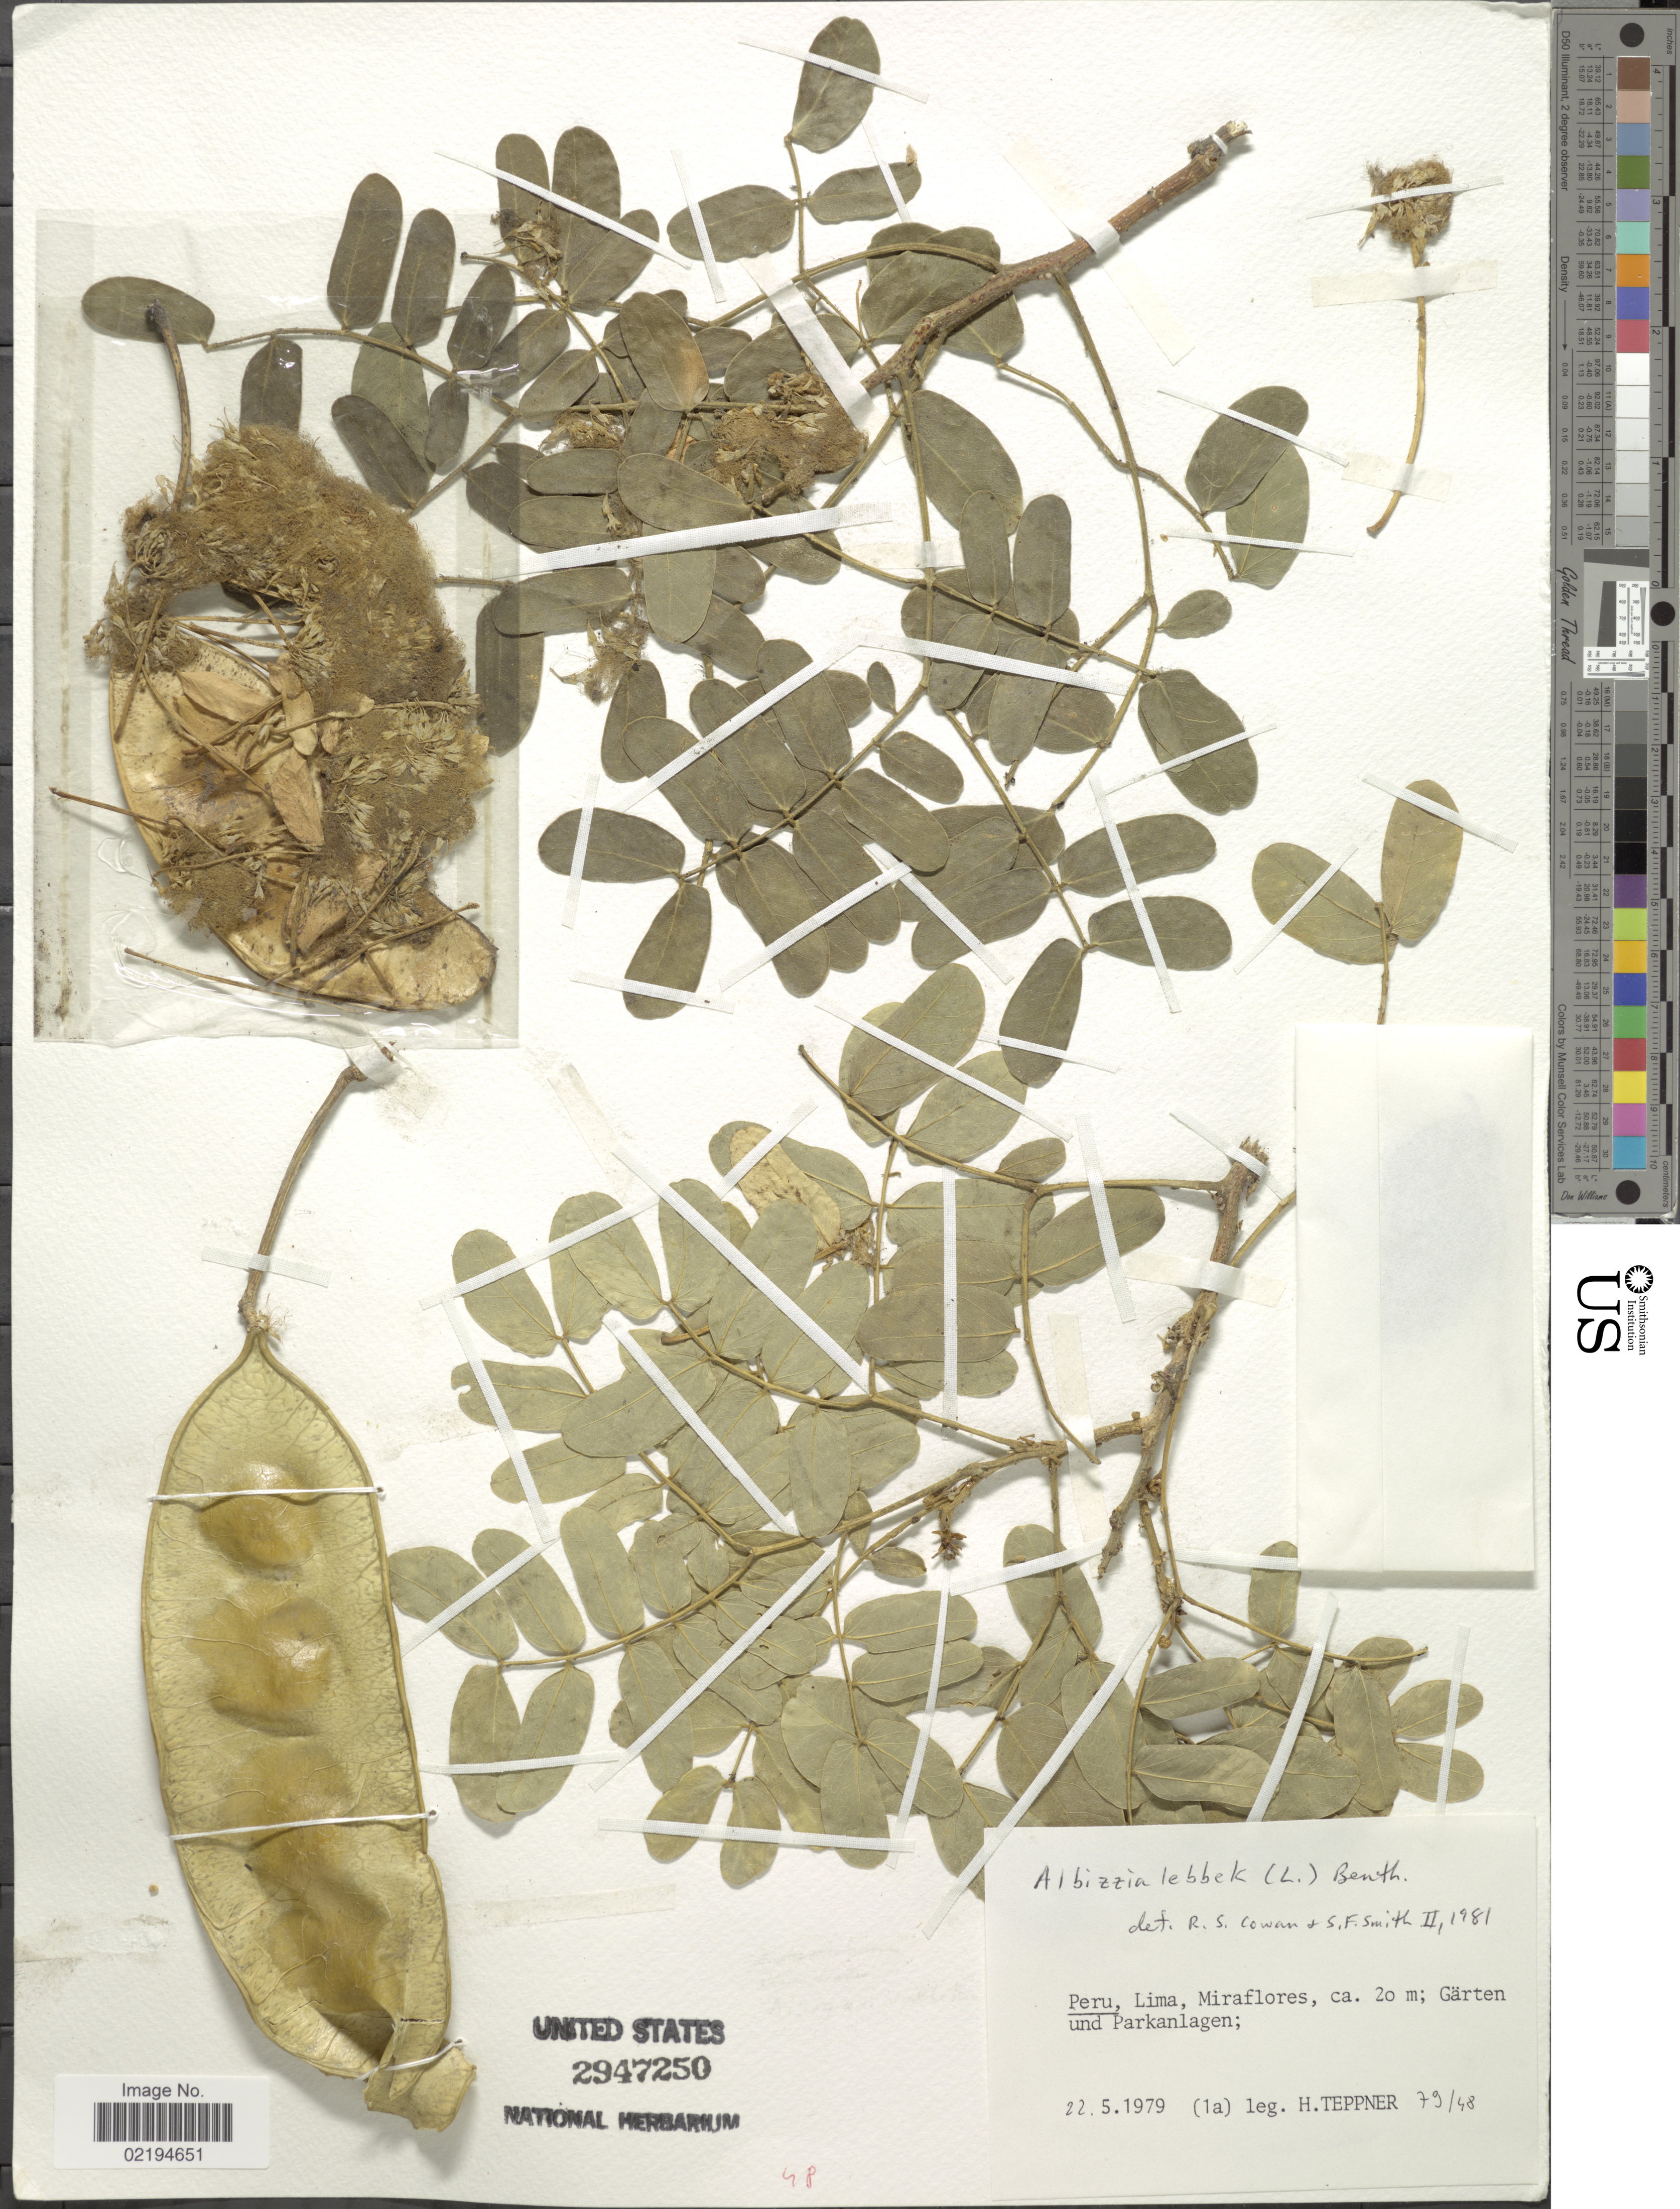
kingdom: Plantae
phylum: Tracheophyta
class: Magnoliopsida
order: Fabales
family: Fabaceae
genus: Albizia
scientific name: Albizia lebbeck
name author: (L.) Benth.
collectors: H. Teppner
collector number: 79/48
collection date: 1979-05-22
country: Peru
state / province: Lima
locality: Miraflores, Garten und Parkanlagen.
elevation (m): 20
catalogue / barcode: US 2947250